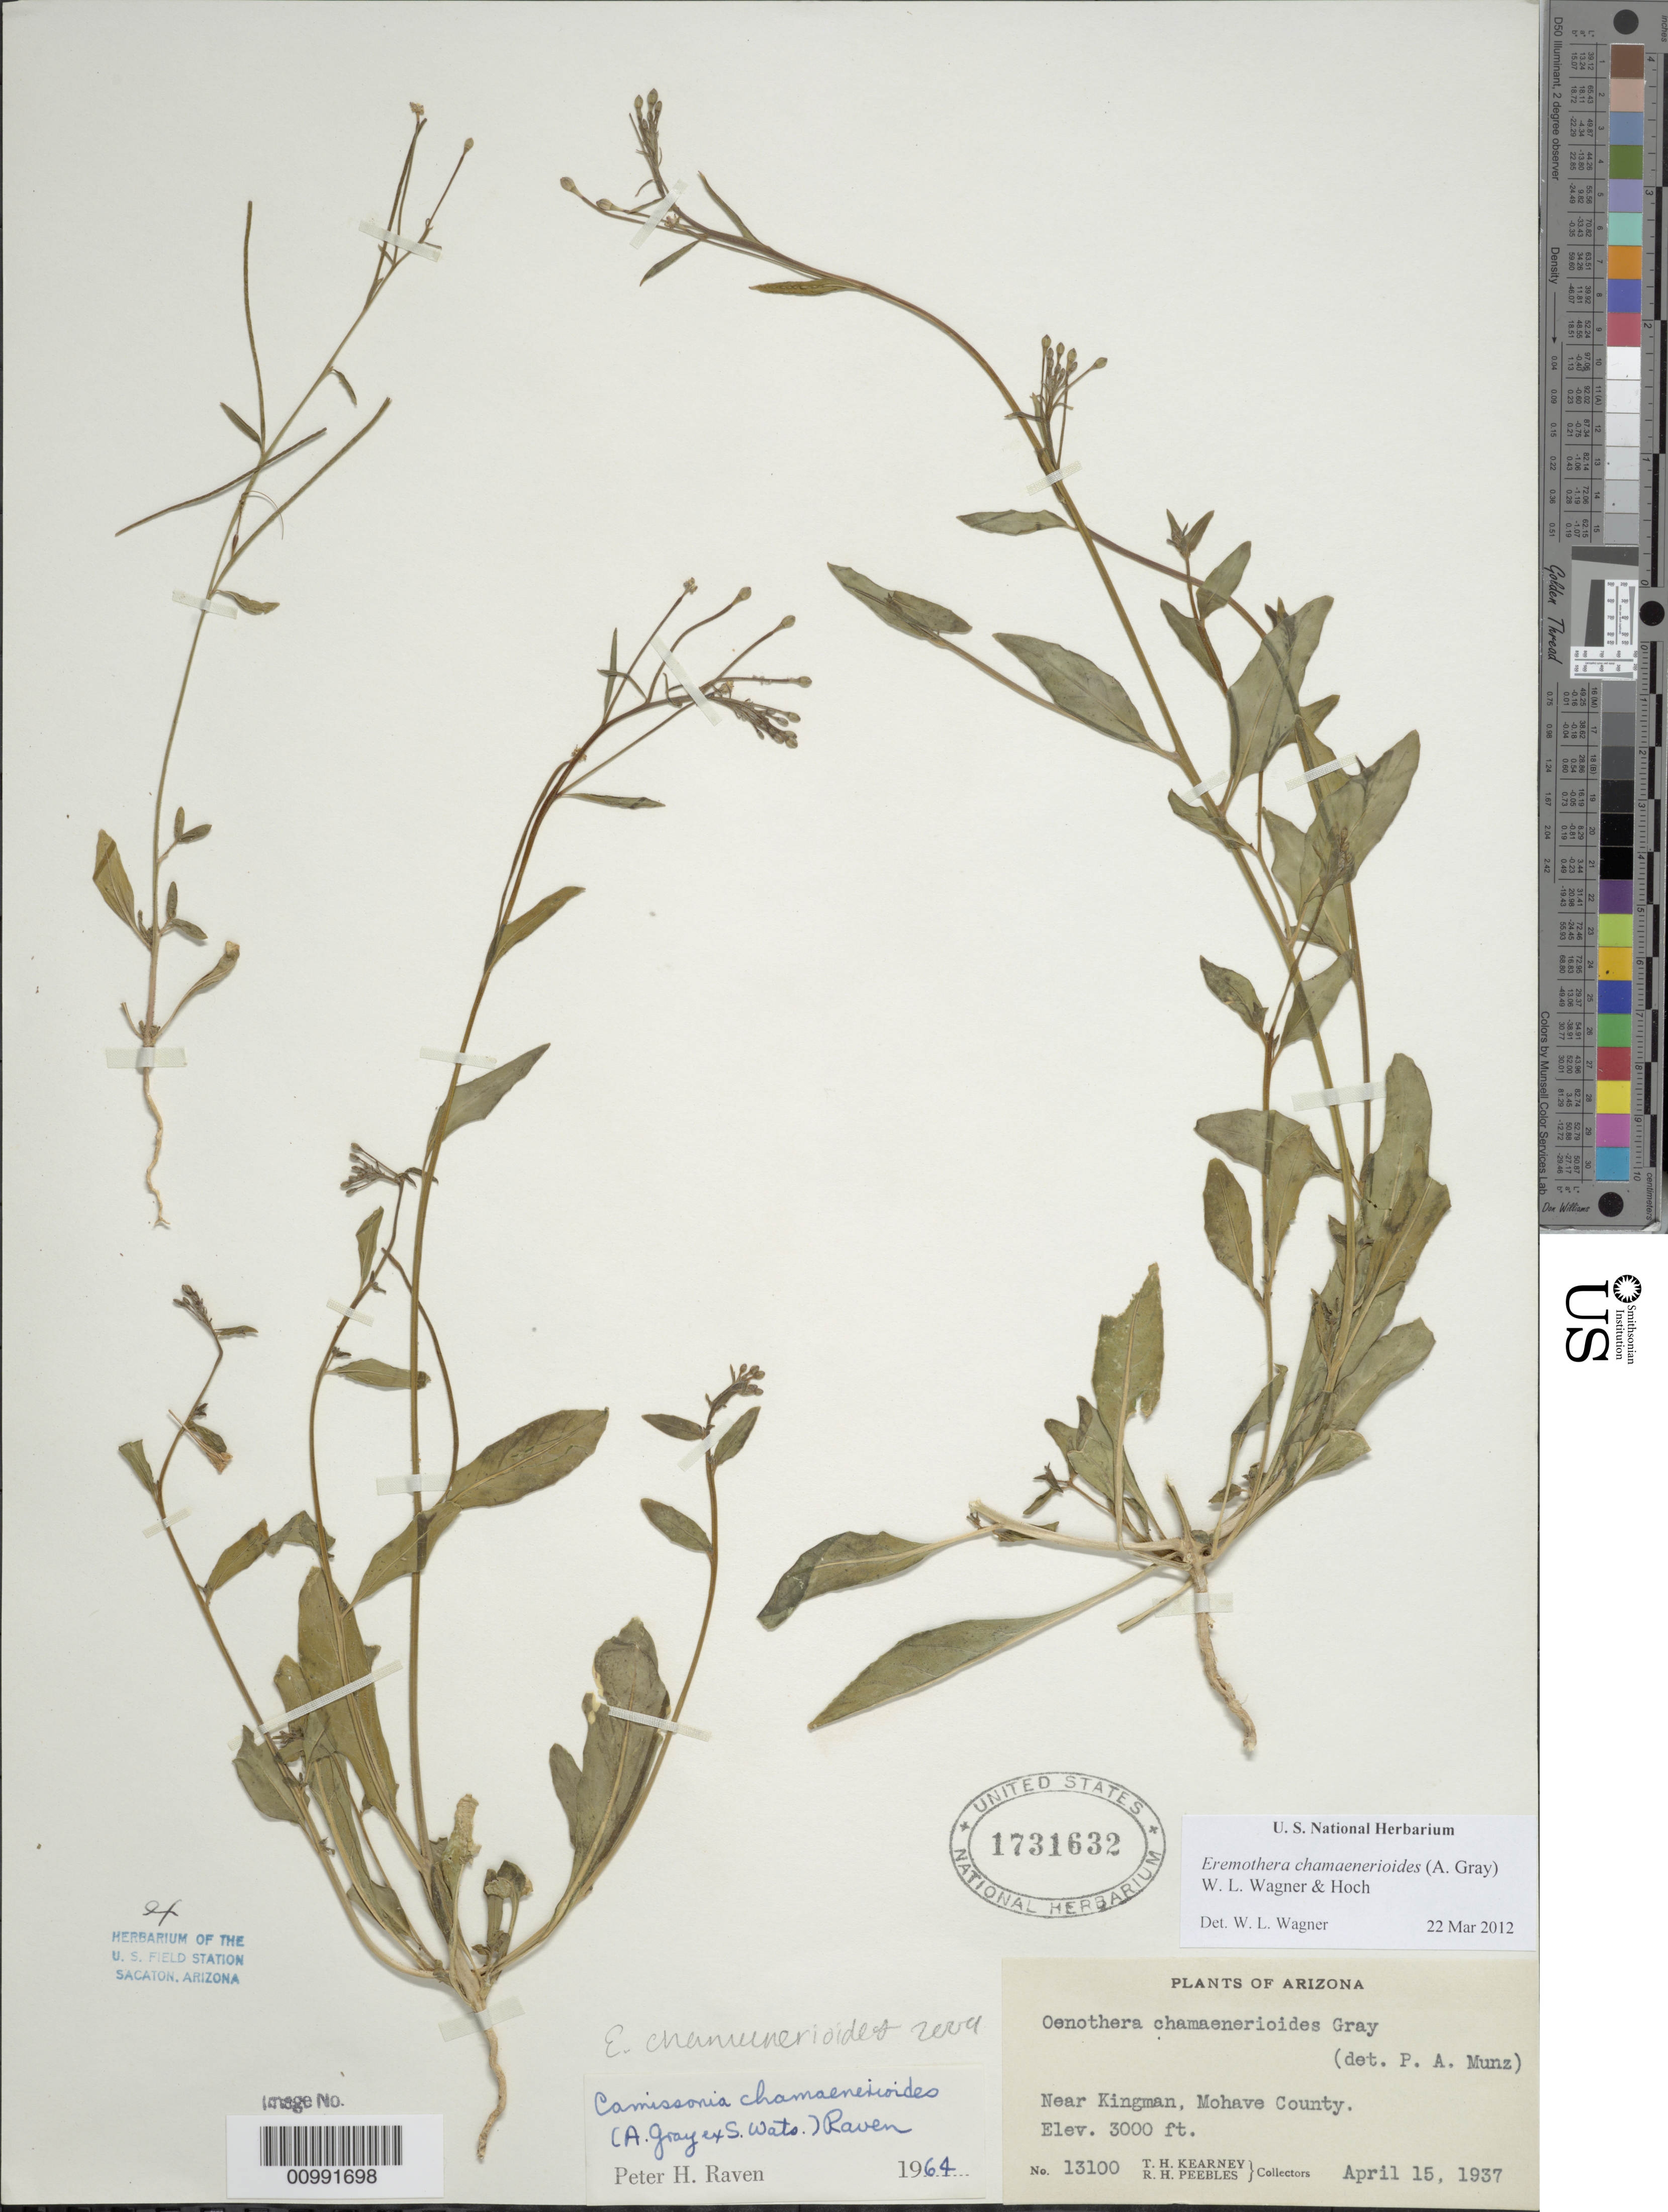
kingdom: Plantae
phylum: Tracheophyta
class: Magnoliopsida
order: Myrtales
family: Onagraceae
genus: Eremothera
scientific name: Eremothera chamaenerioides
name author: (A. Gray) W.L. Wagner & Hoch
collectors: T. H. Kearney & R. H. Peebles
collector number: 13100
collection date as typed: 15 Apr 1937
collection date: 1937-04-15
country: United States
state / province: Arizona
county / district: Mohave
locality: Near Kingman.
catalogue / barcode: US 1731632